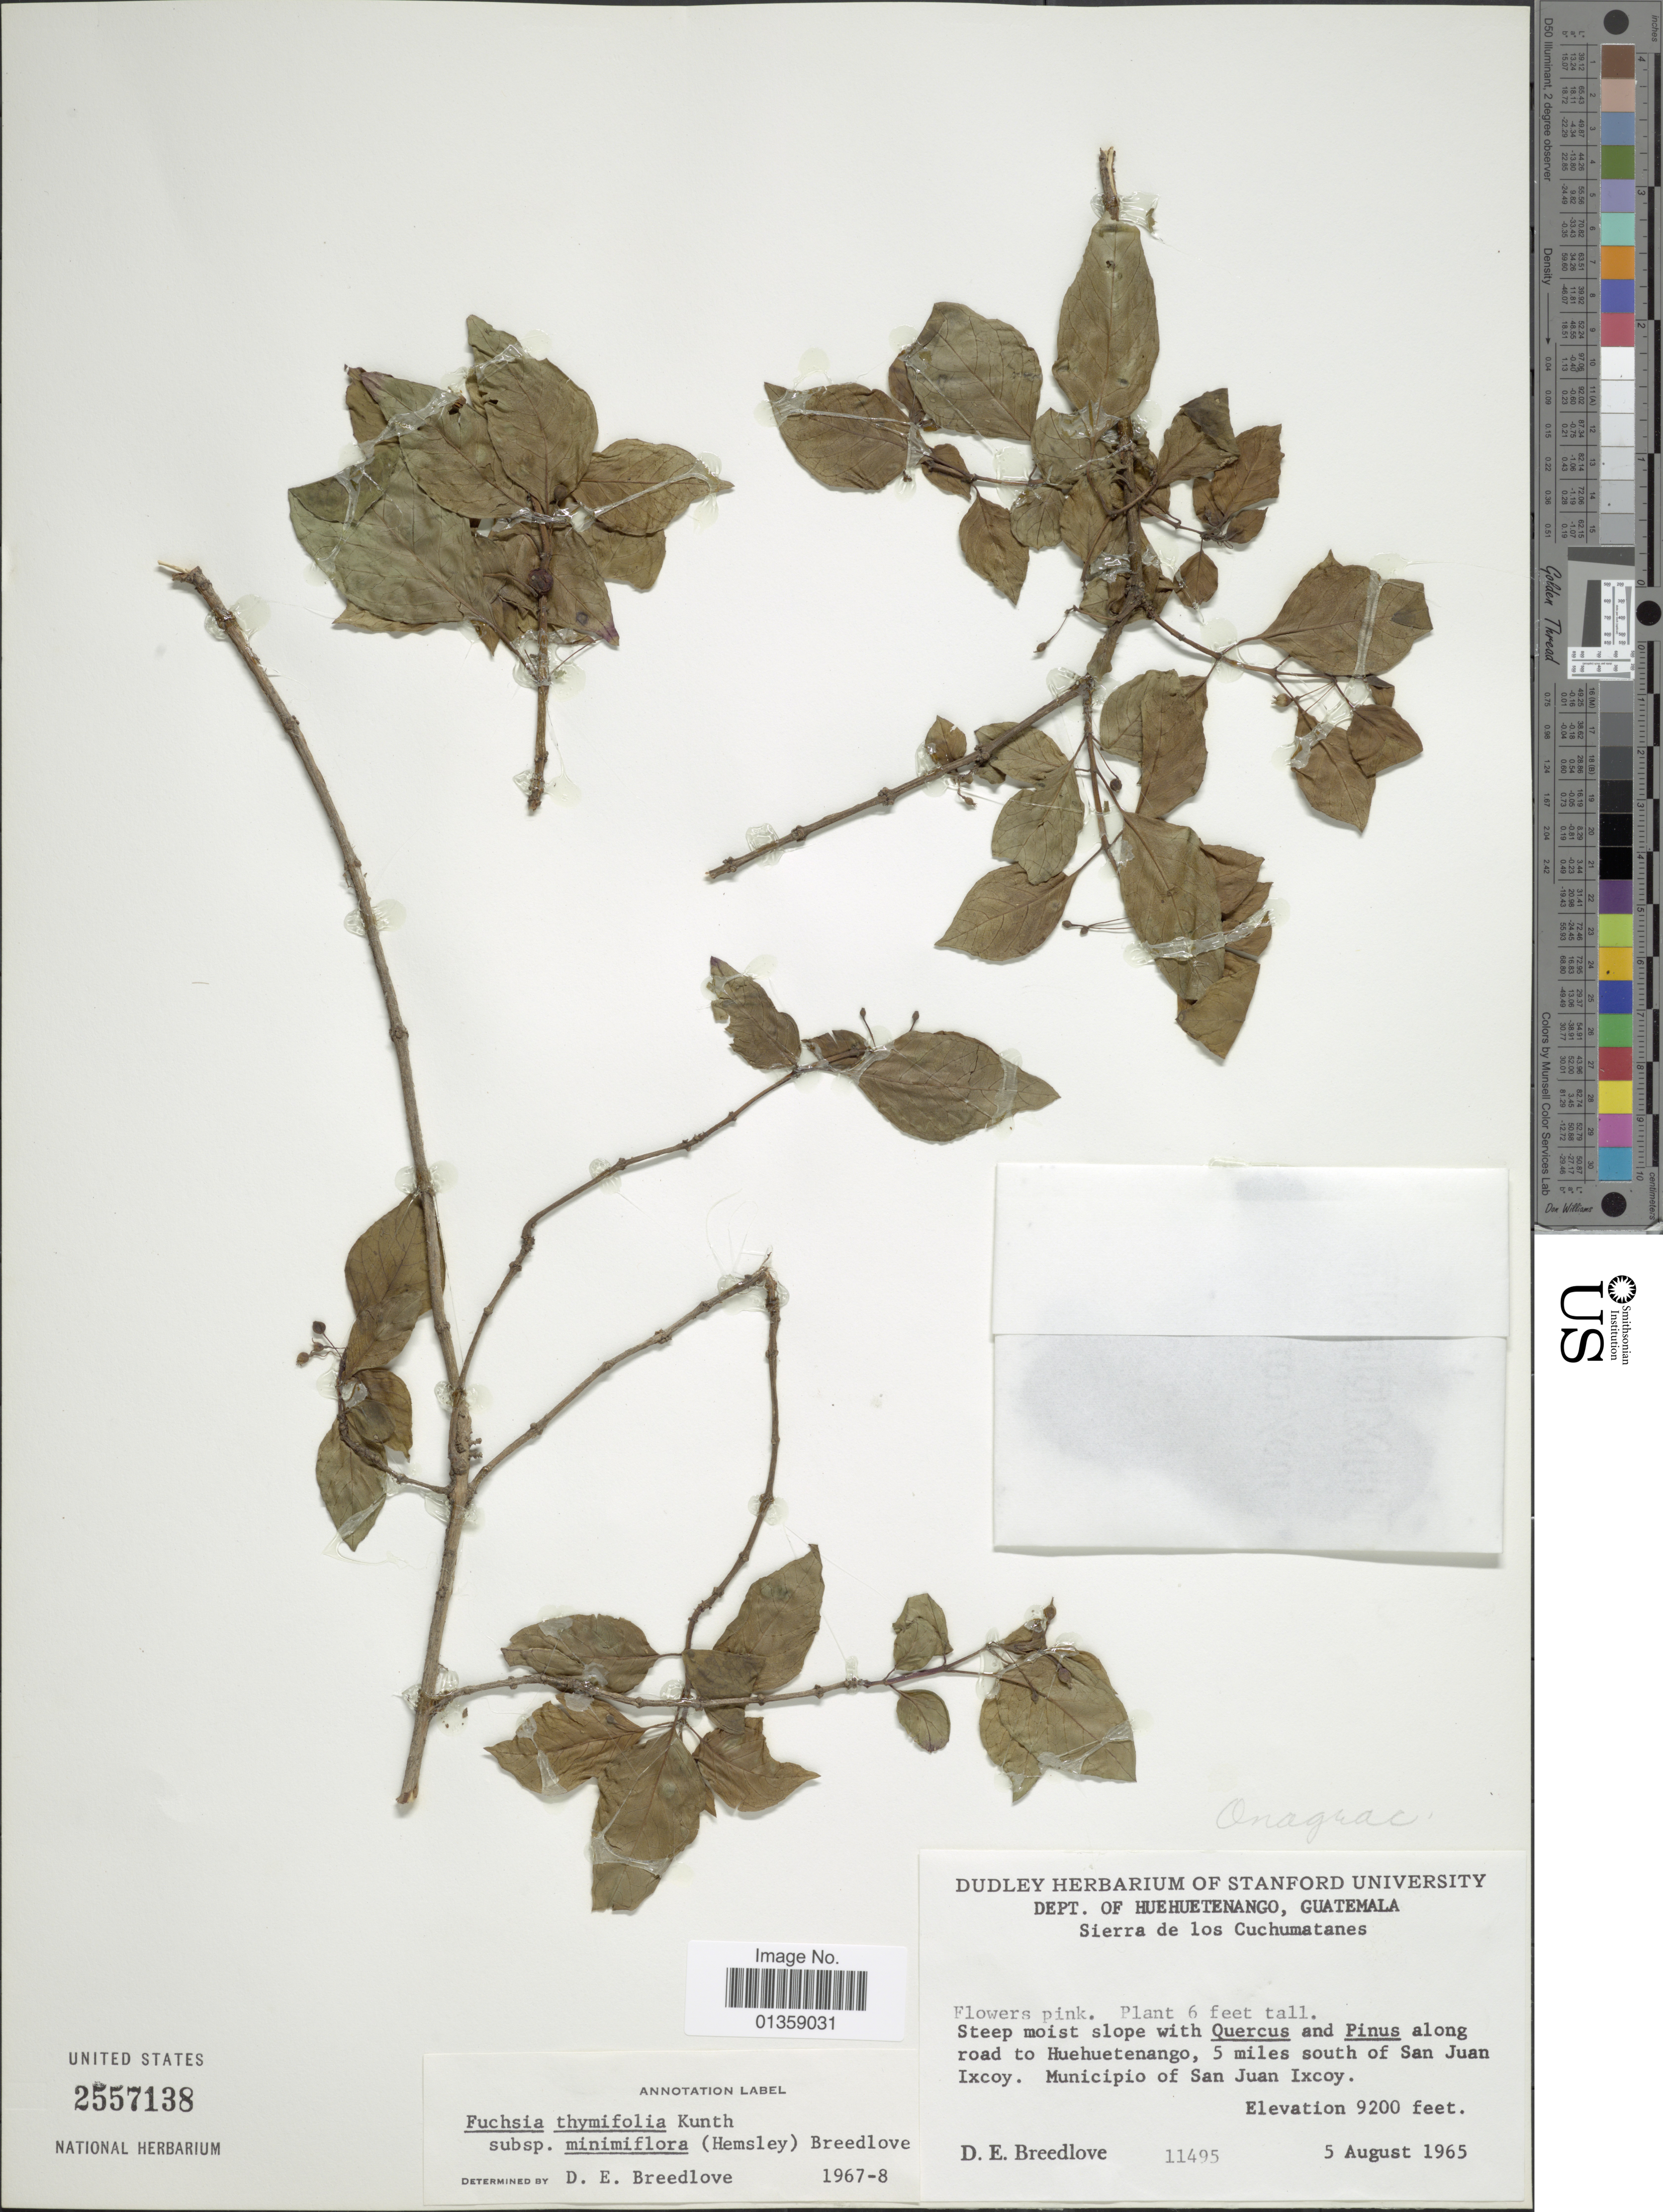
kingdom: Plantae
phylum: Tracheophyta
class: Magnoliopsida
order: Myrtales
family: Onagraceae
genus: Fuchsia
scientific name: Fuchsia thymifolia subsp. minimiflora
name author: (Hemsl.) Breedlove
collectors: D. E. Breedlove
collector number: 11495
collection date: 1965-08-05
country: Guatemala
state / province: Huehuetenango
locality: Sierra de los Cuchumatanes. Along road to Huehuetenango, 5 miles south of San Juan Ixcoy. Municipio of San Juan Ixcoy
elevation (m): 2804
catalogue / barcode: US 2557138